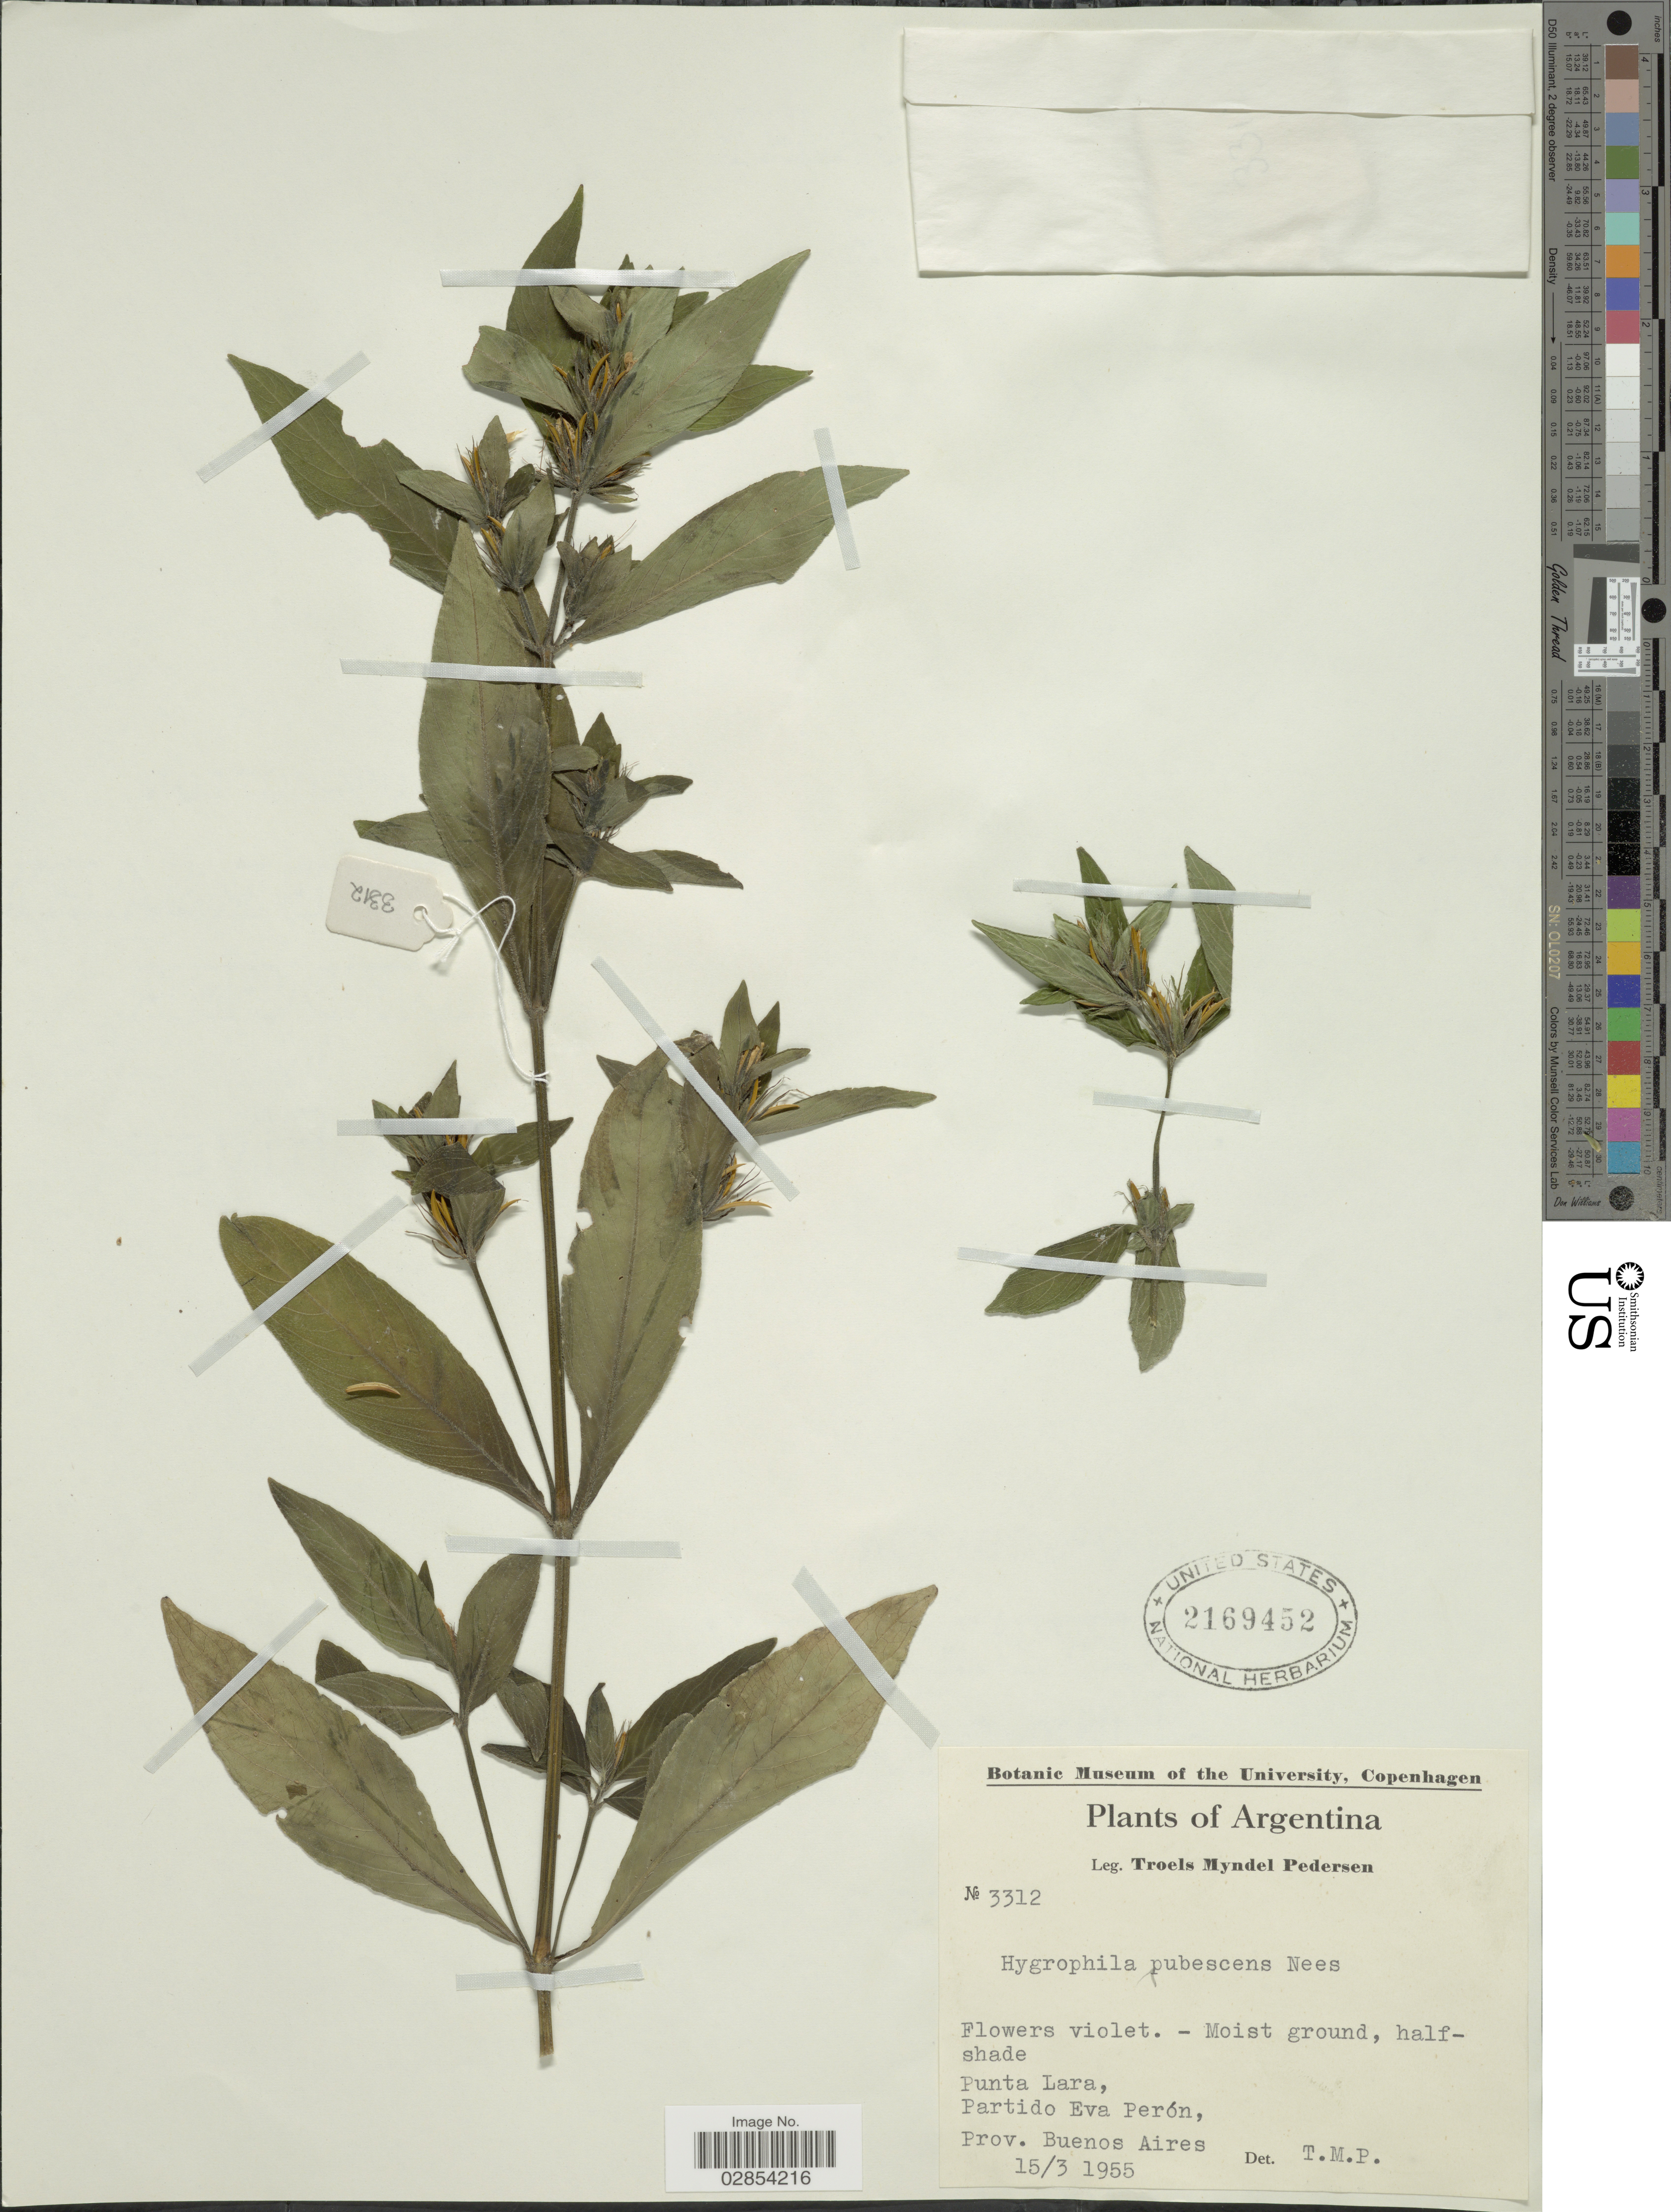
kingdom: Plantae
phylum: Tracheophyta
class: Magnoliopsida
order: Lamiales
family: Acanthaceae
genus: Hygrophila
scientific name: Hygrophila verticillata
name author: (Spreng.) Herter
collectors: T. Pederson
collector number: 3312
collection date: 1955-03-15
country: Argentina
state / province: Buenos Aires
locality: Punta Lara, Partido Eva Perón.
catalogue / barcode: US 2169452